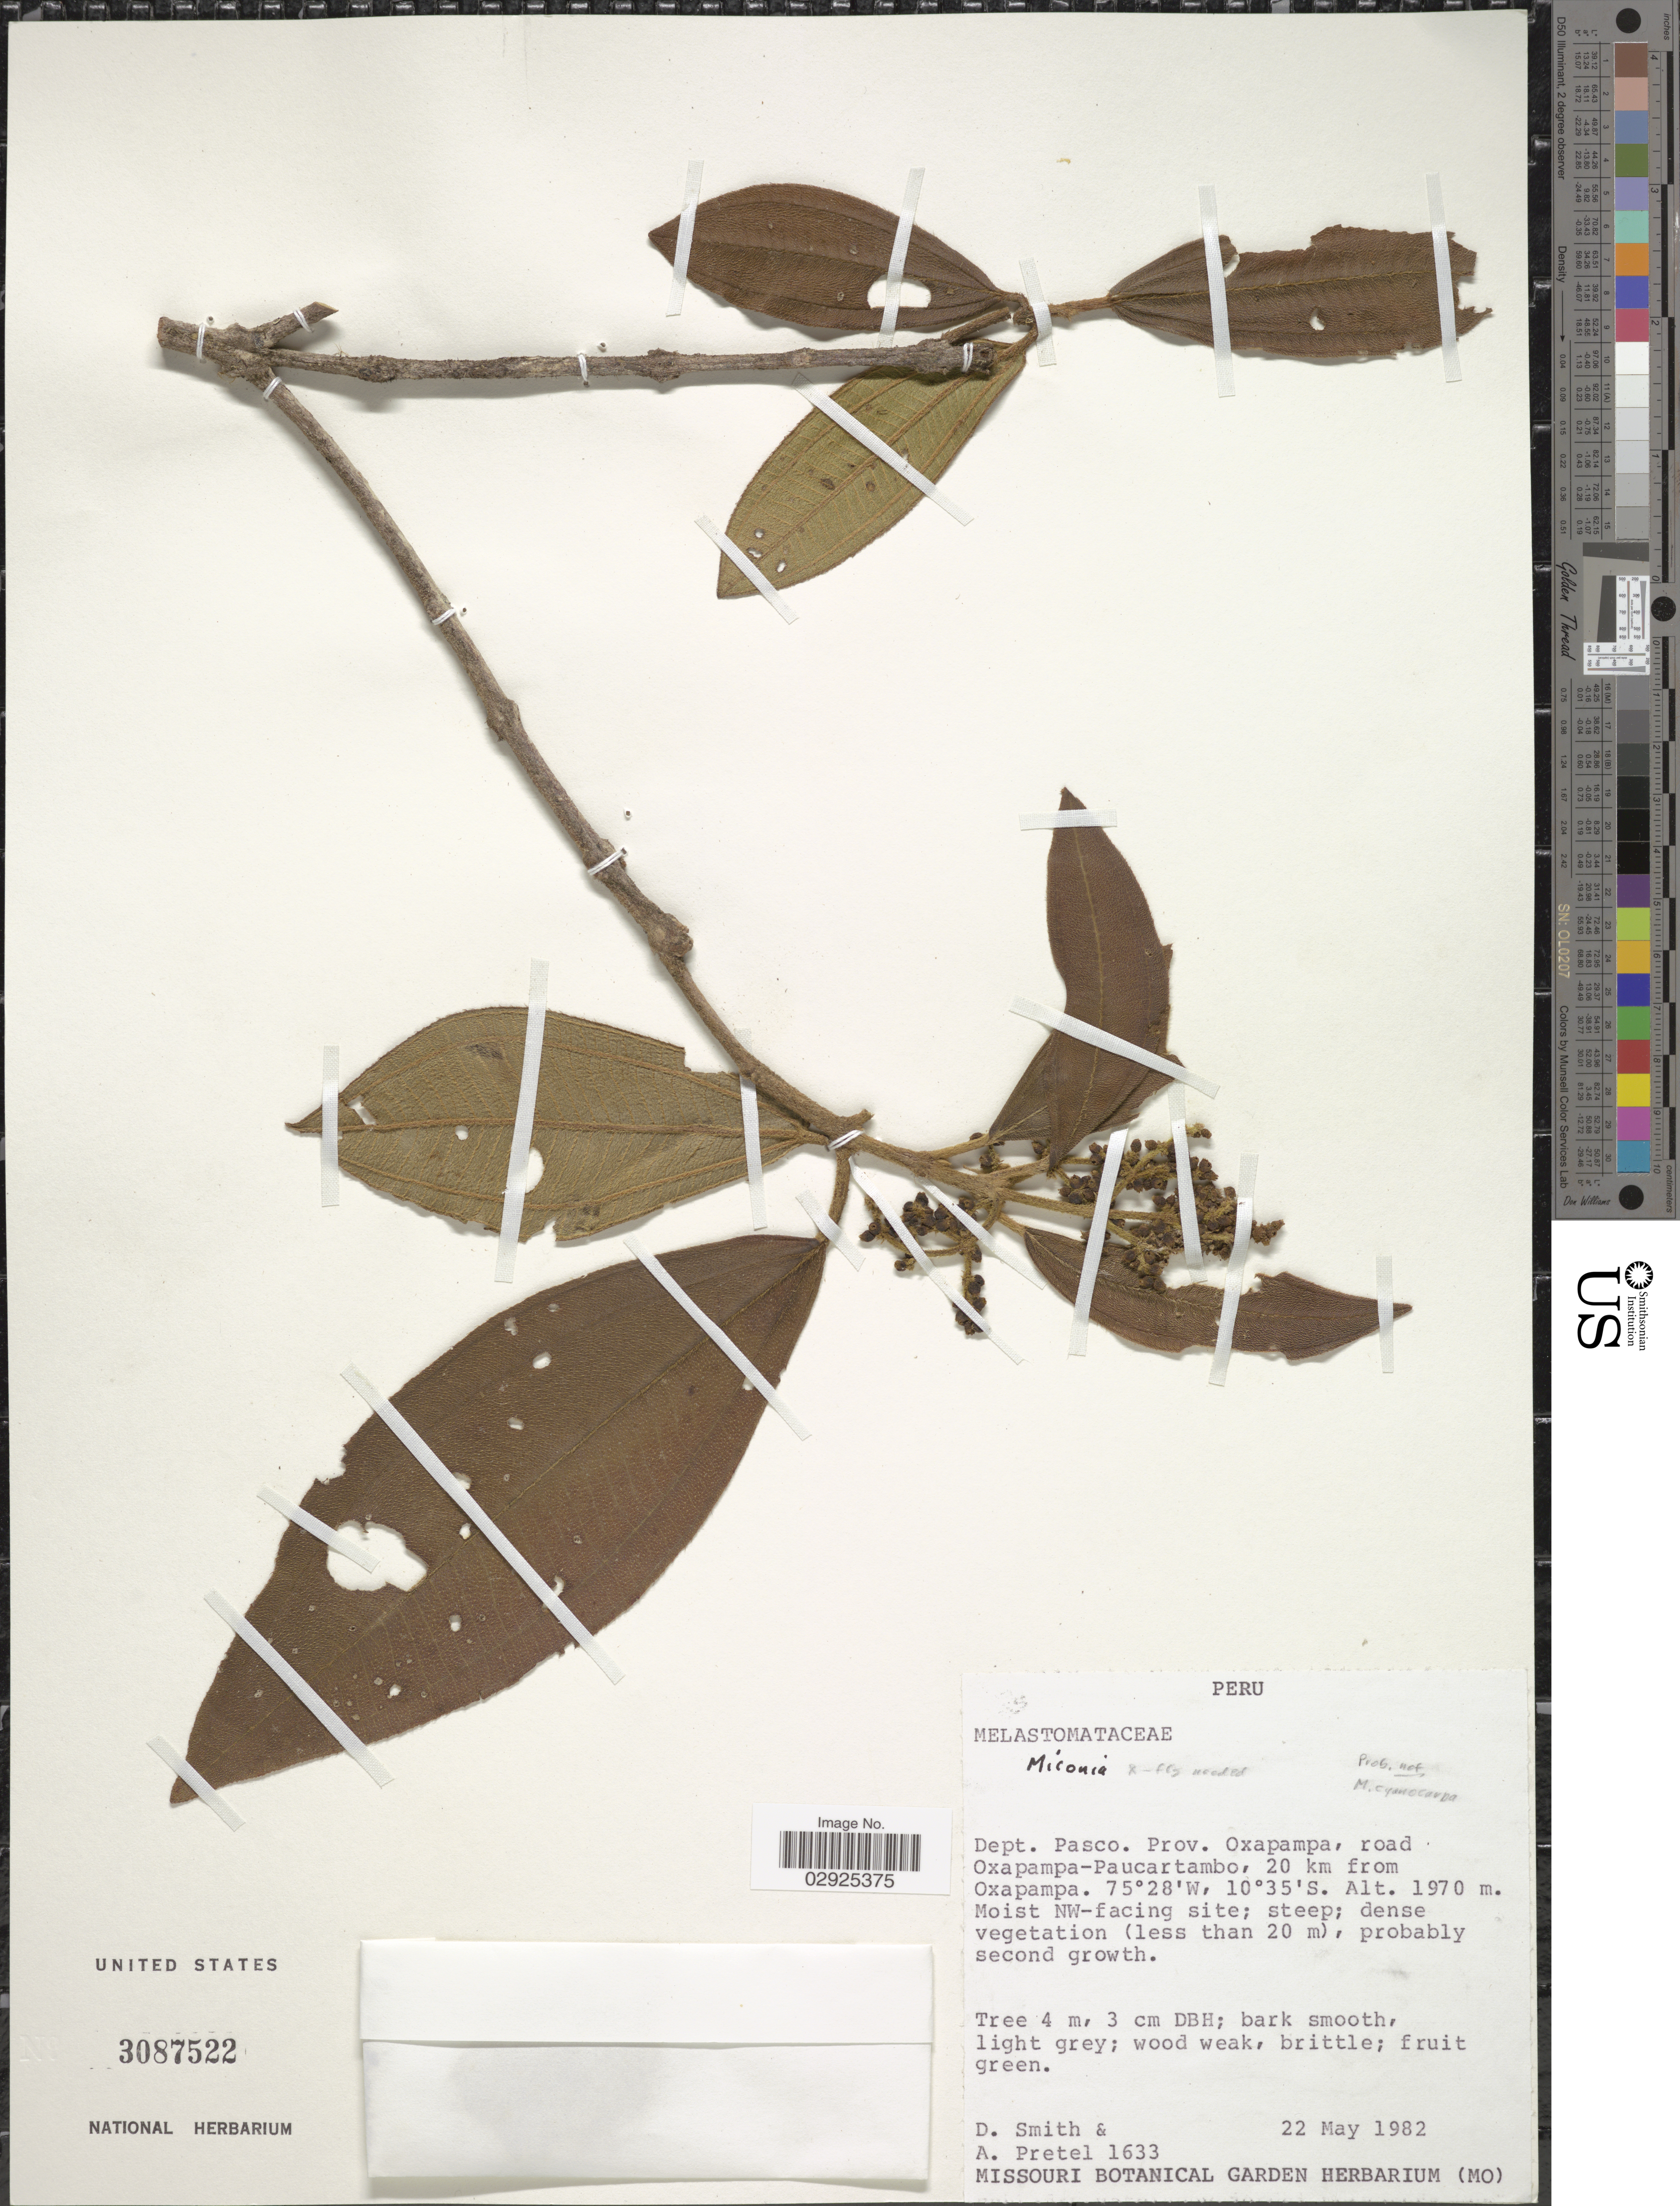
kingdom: Plantae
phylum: Tracheophyta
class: Magnoliopsida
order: Myrtales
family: Melastomataceae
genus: Miconia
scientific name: Miconia sp.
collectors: D. Smith & A. Pretel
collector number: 1633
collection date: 1982-05-22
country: Peru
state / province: Pasco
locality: Dept. Pasco, Prov. Oxapampa, road Oxapampa-Paucartambo, 20 km from Oxapampa.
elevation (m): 1970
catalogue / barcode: US 3087522